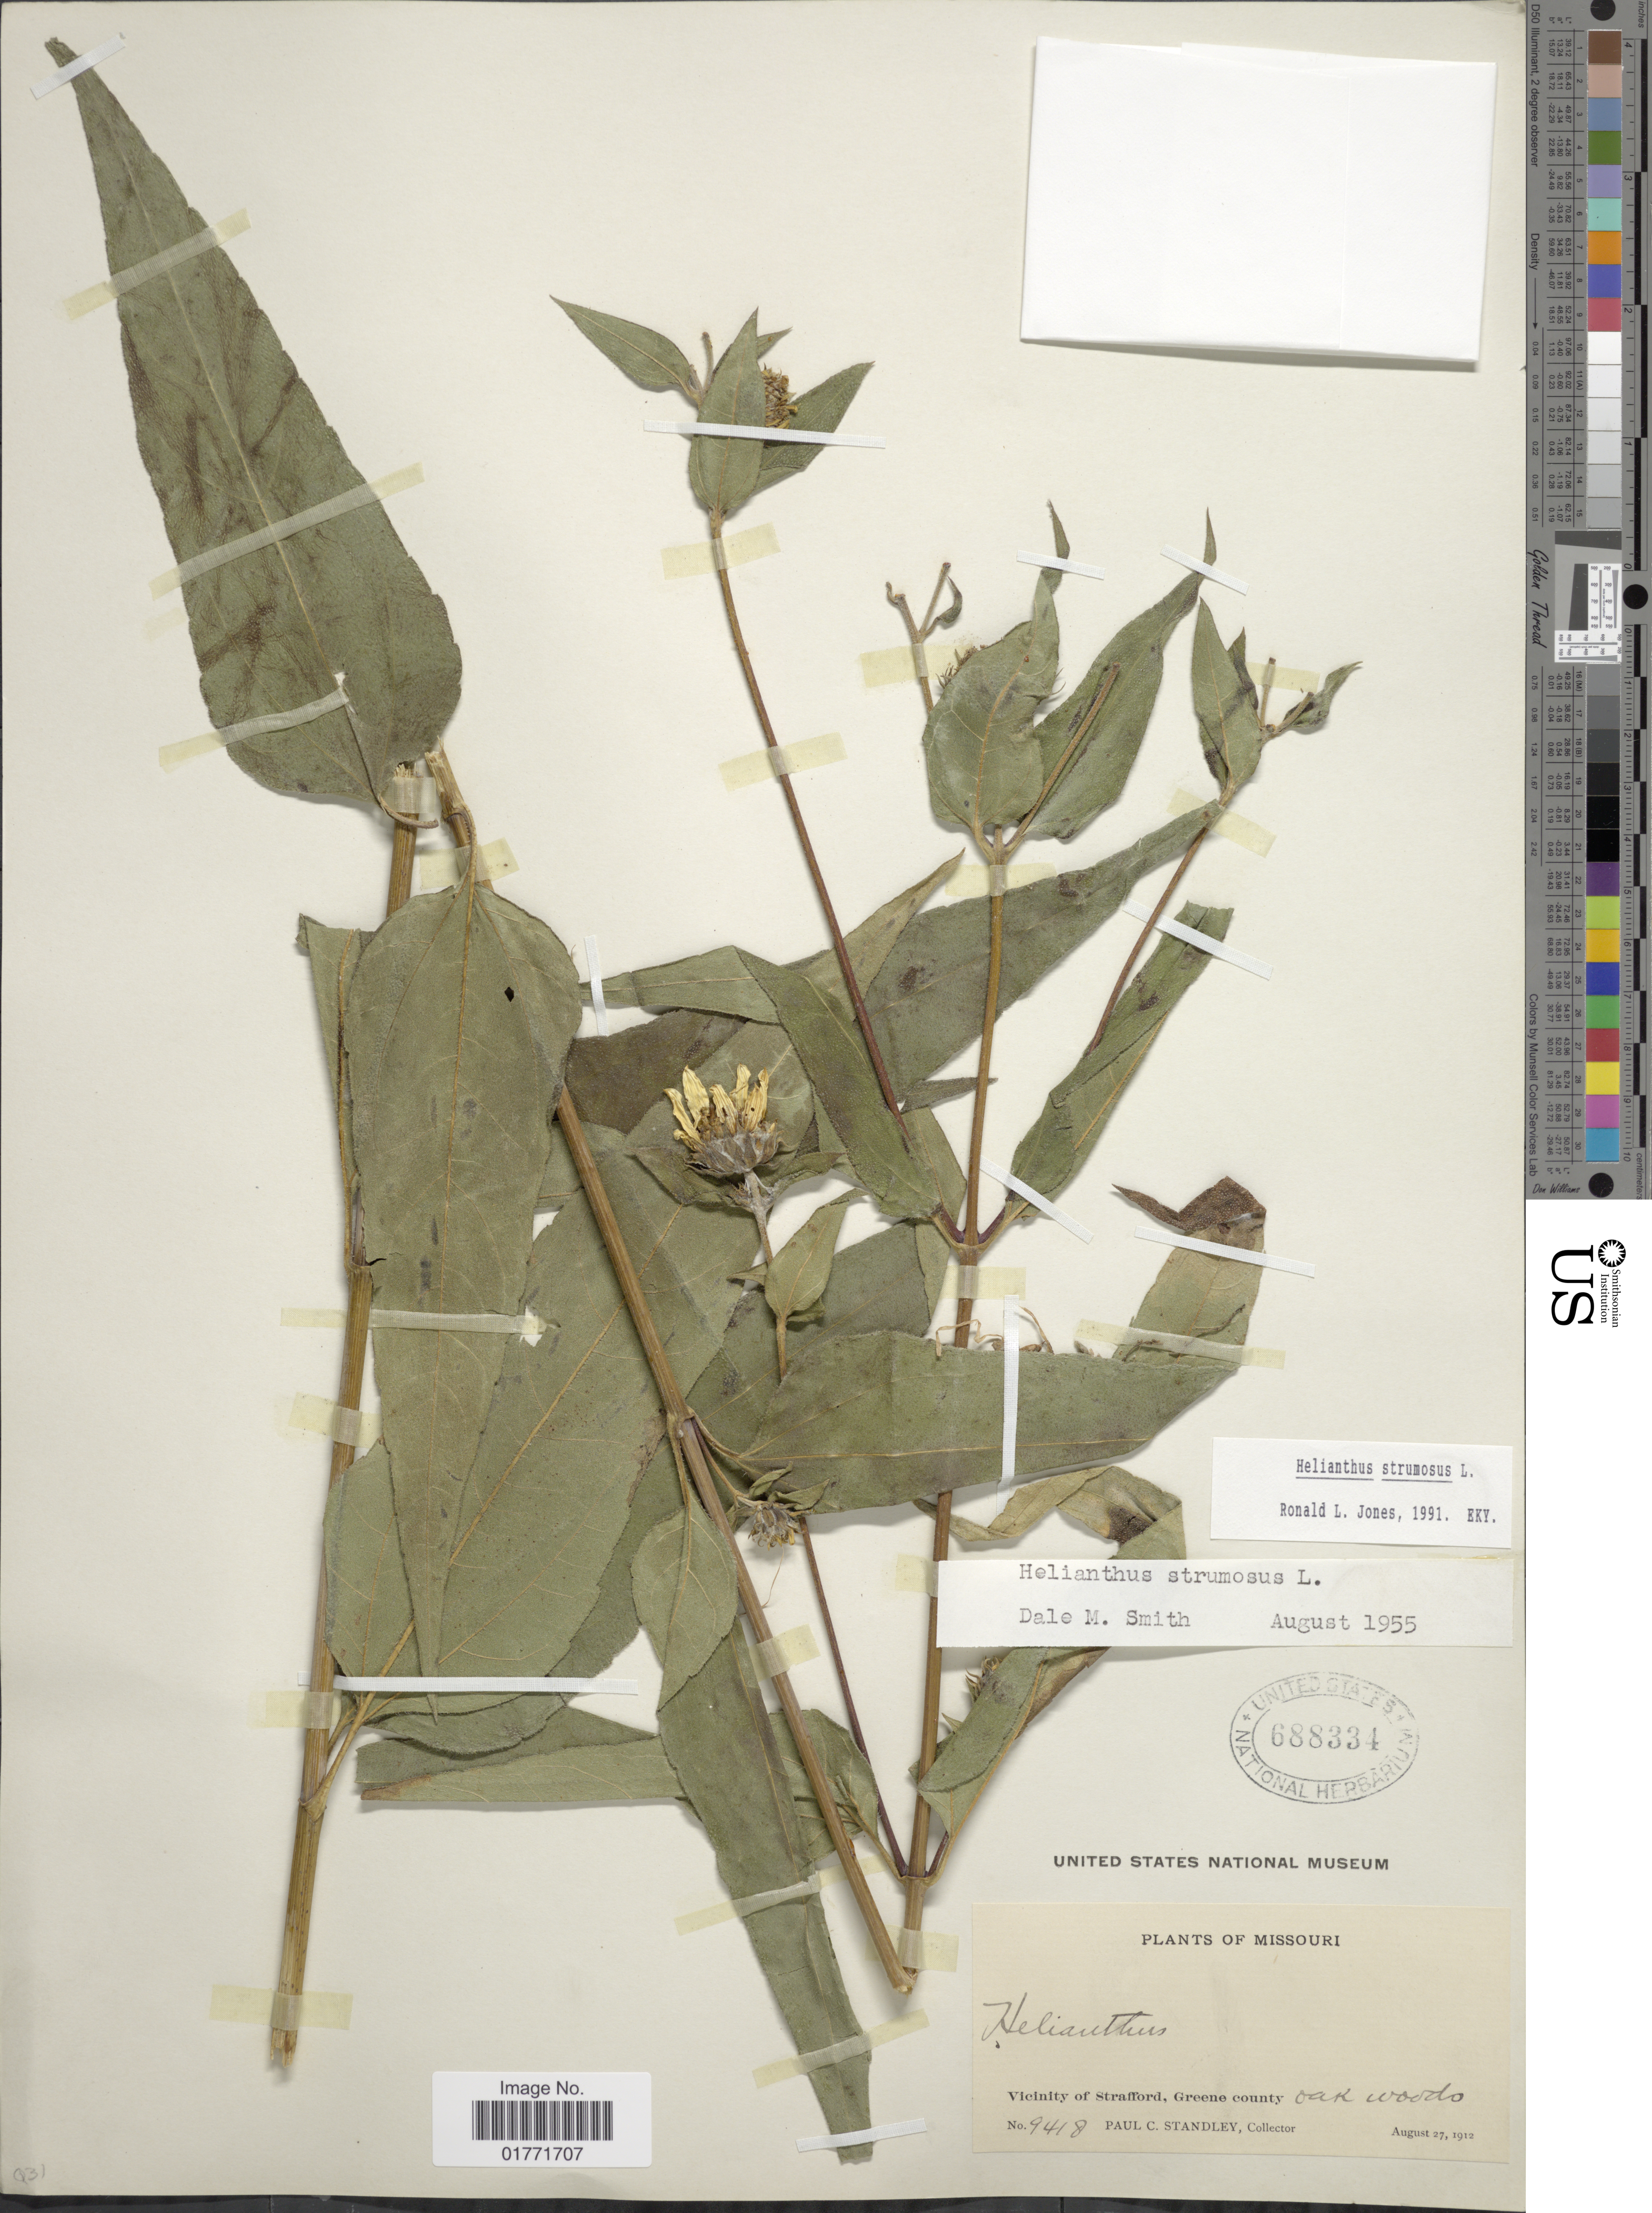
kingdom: Plantae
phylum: Tracheophyta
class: Magnoliopsida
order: Asterales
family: Asteraceae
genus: Helianthus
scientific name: Helianthus strumosus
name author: L.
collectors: P. C. Standley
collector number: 9418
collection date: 1912-08-27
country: United States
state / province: Missouri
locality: Missouri. Vicinity of Strafford, Greene County, Oak woods.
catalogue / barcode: US 688334